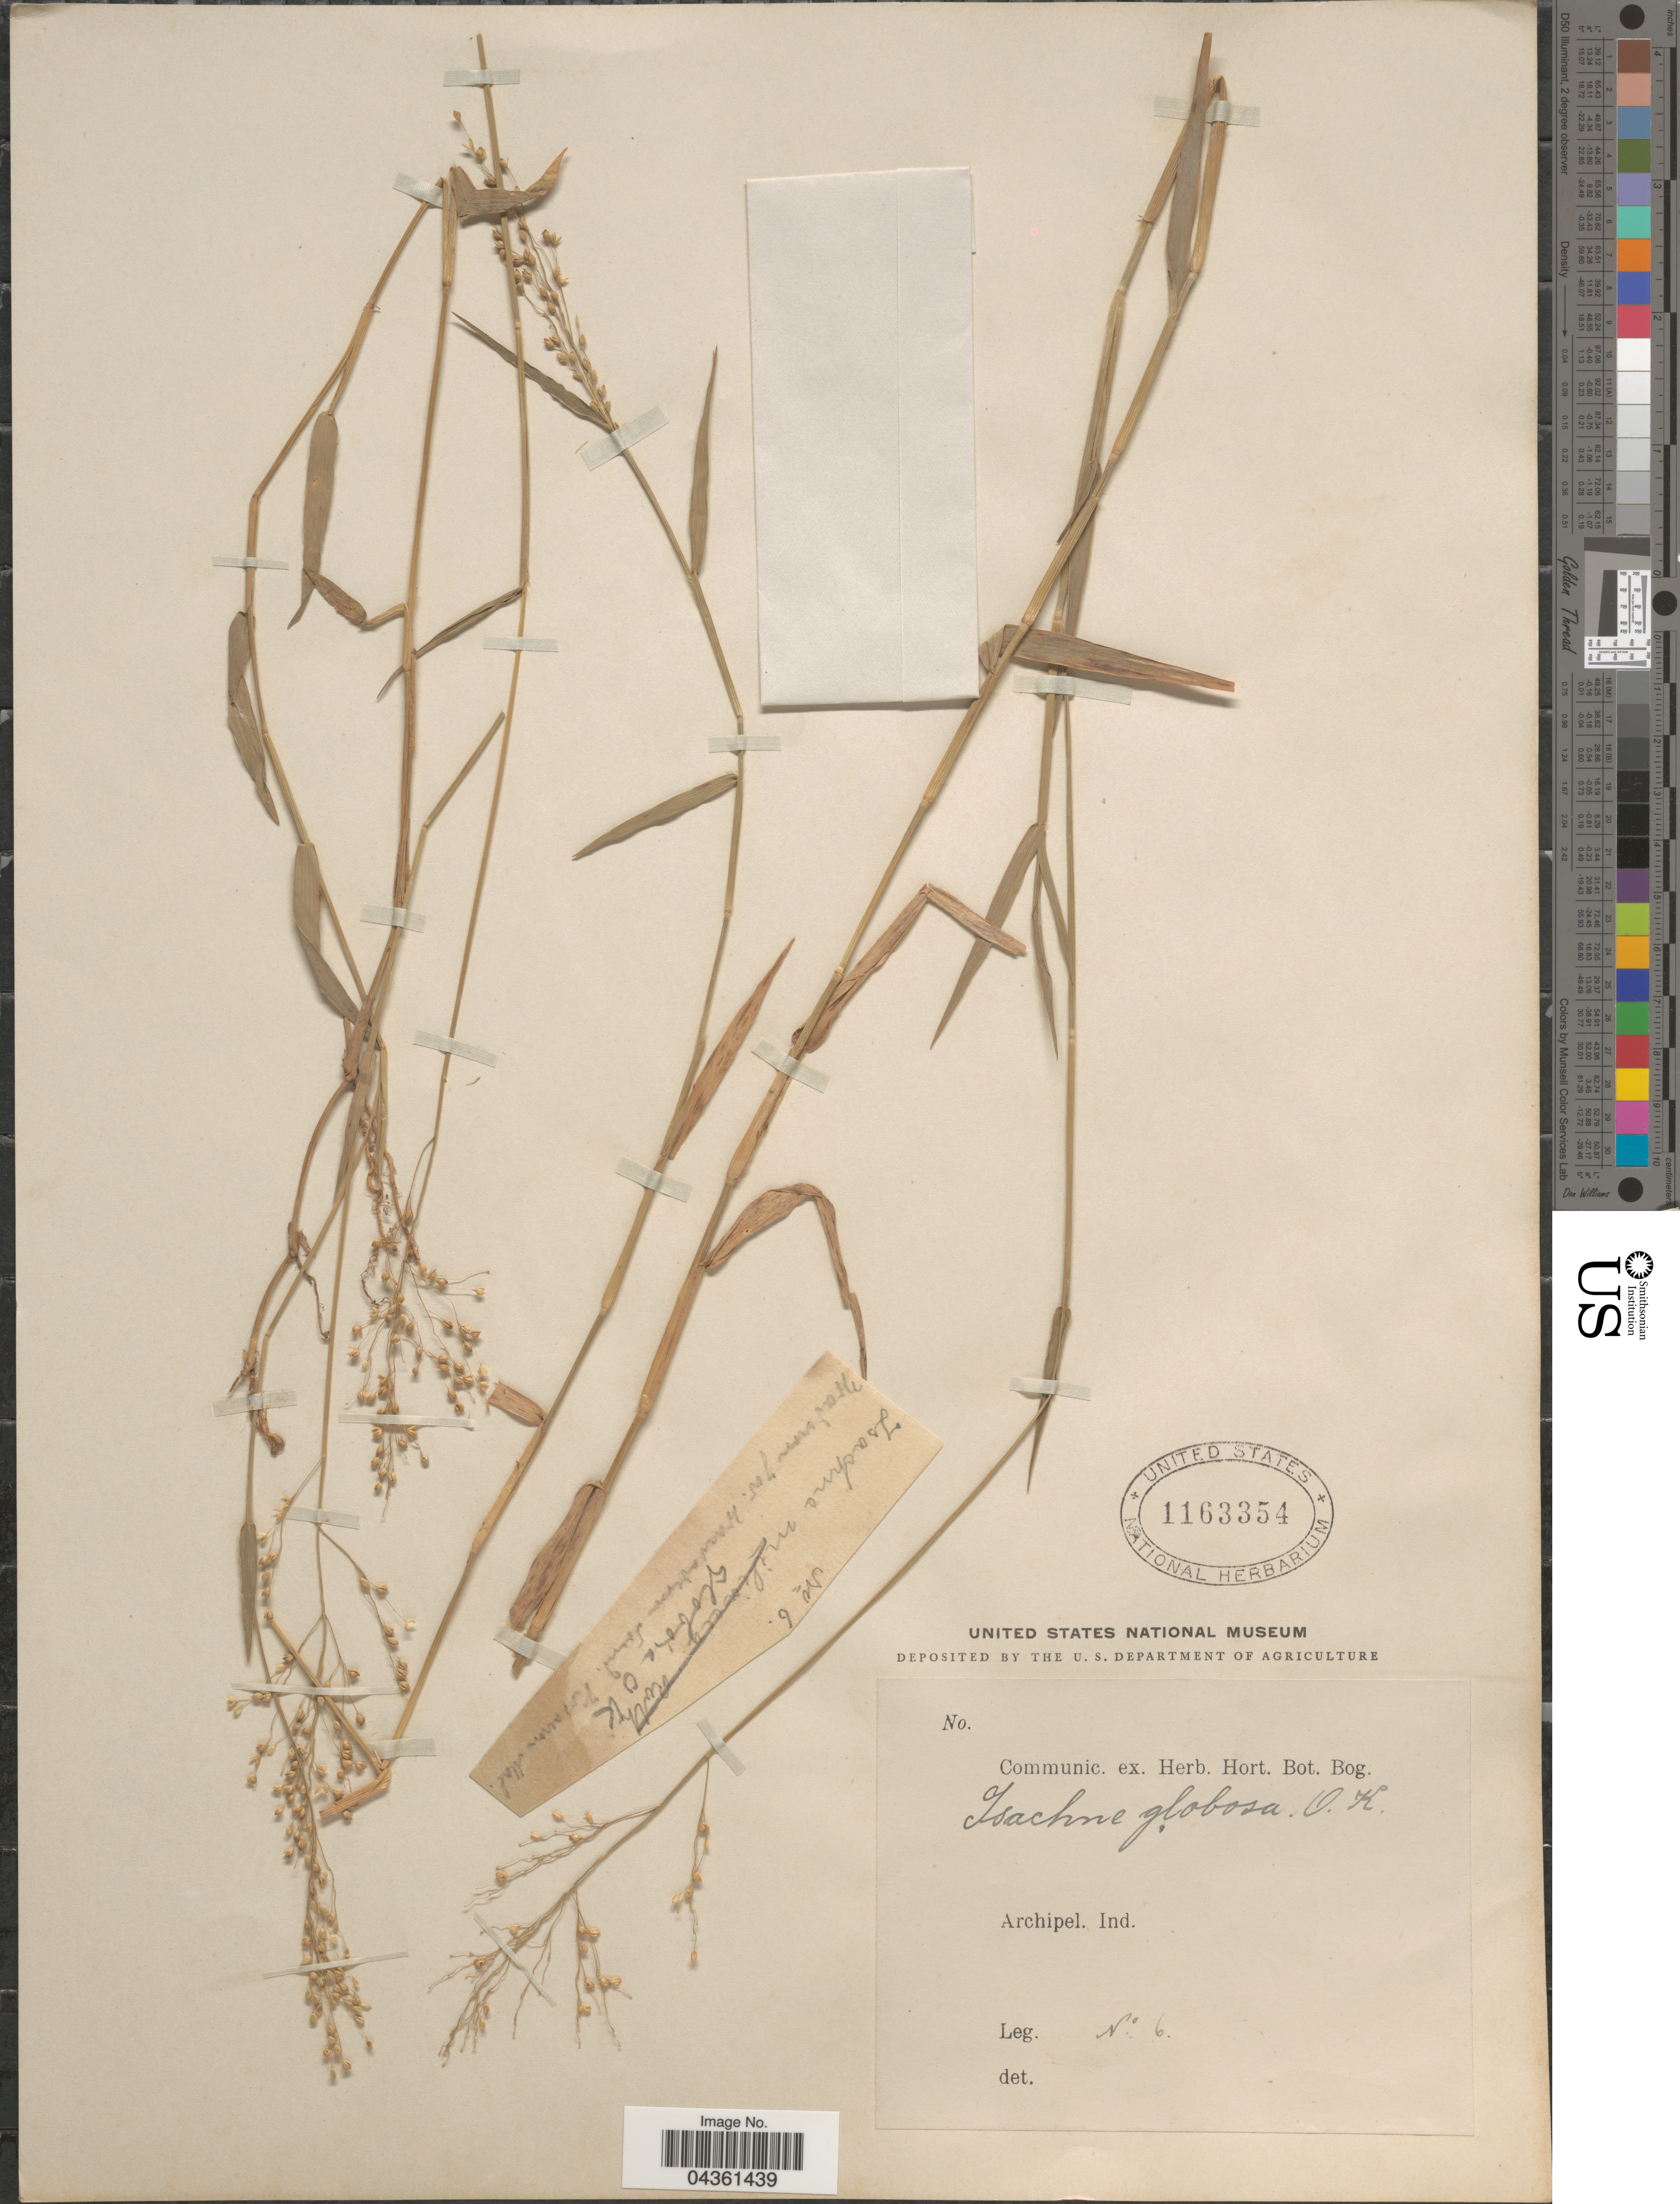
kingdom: Plantae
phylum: Tracheophyta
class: Liliopsida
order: Poales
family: Poaceae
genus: Isachne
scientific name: Isachne globosa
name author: (Thunb.) Kuntze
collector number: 6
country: Indonesia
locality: Archipel. Ind.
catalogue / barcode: US 1163354